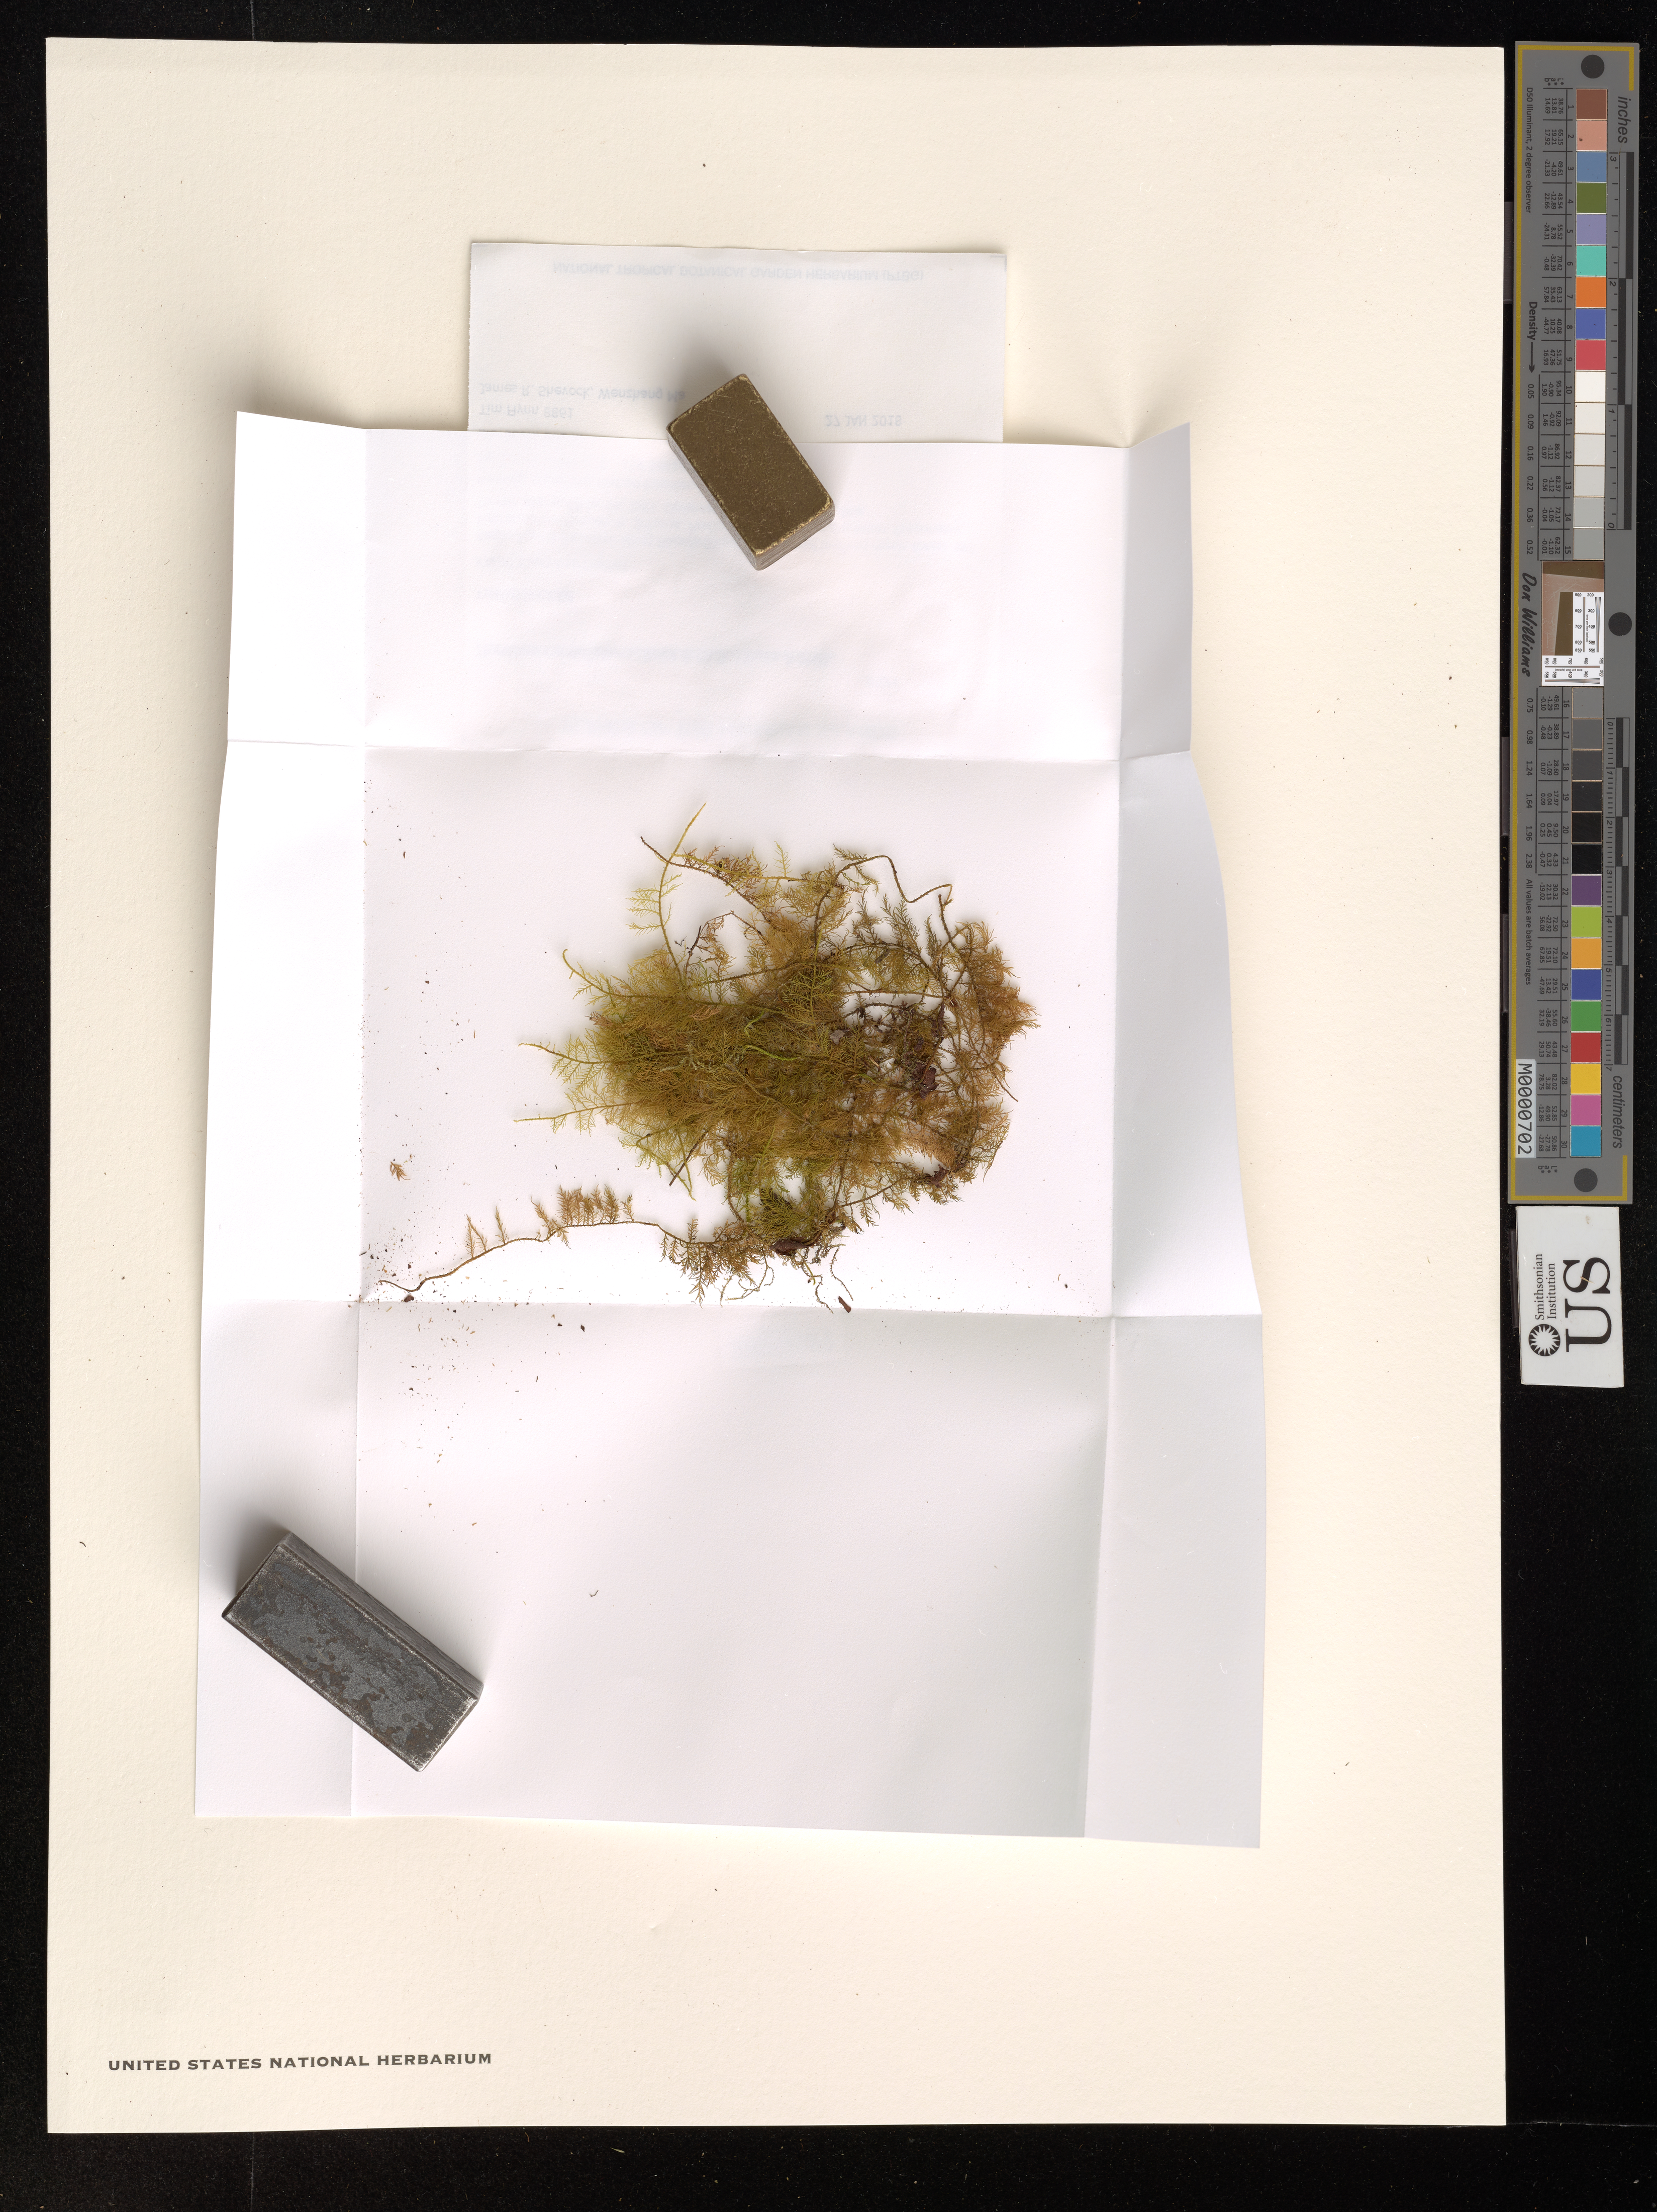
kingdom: Plantae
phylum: Bryophyta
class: Bryopsida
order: Hypnales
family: Thuidiaceae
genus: Thuidium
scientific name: Thuidium cymbifolium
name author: (Dozy & Molk.) Dozy & Molk.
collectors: T. Flynn, J. R. Shevock & M. Wenzhang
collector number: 8861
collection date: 2018-01-27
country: United States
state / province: Hawaii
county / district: Kauai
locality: The Hawaiian Islands. Kauai Kawaihau District. Kealia Forest Reserve. Along Kapahi Stream.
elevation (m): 202